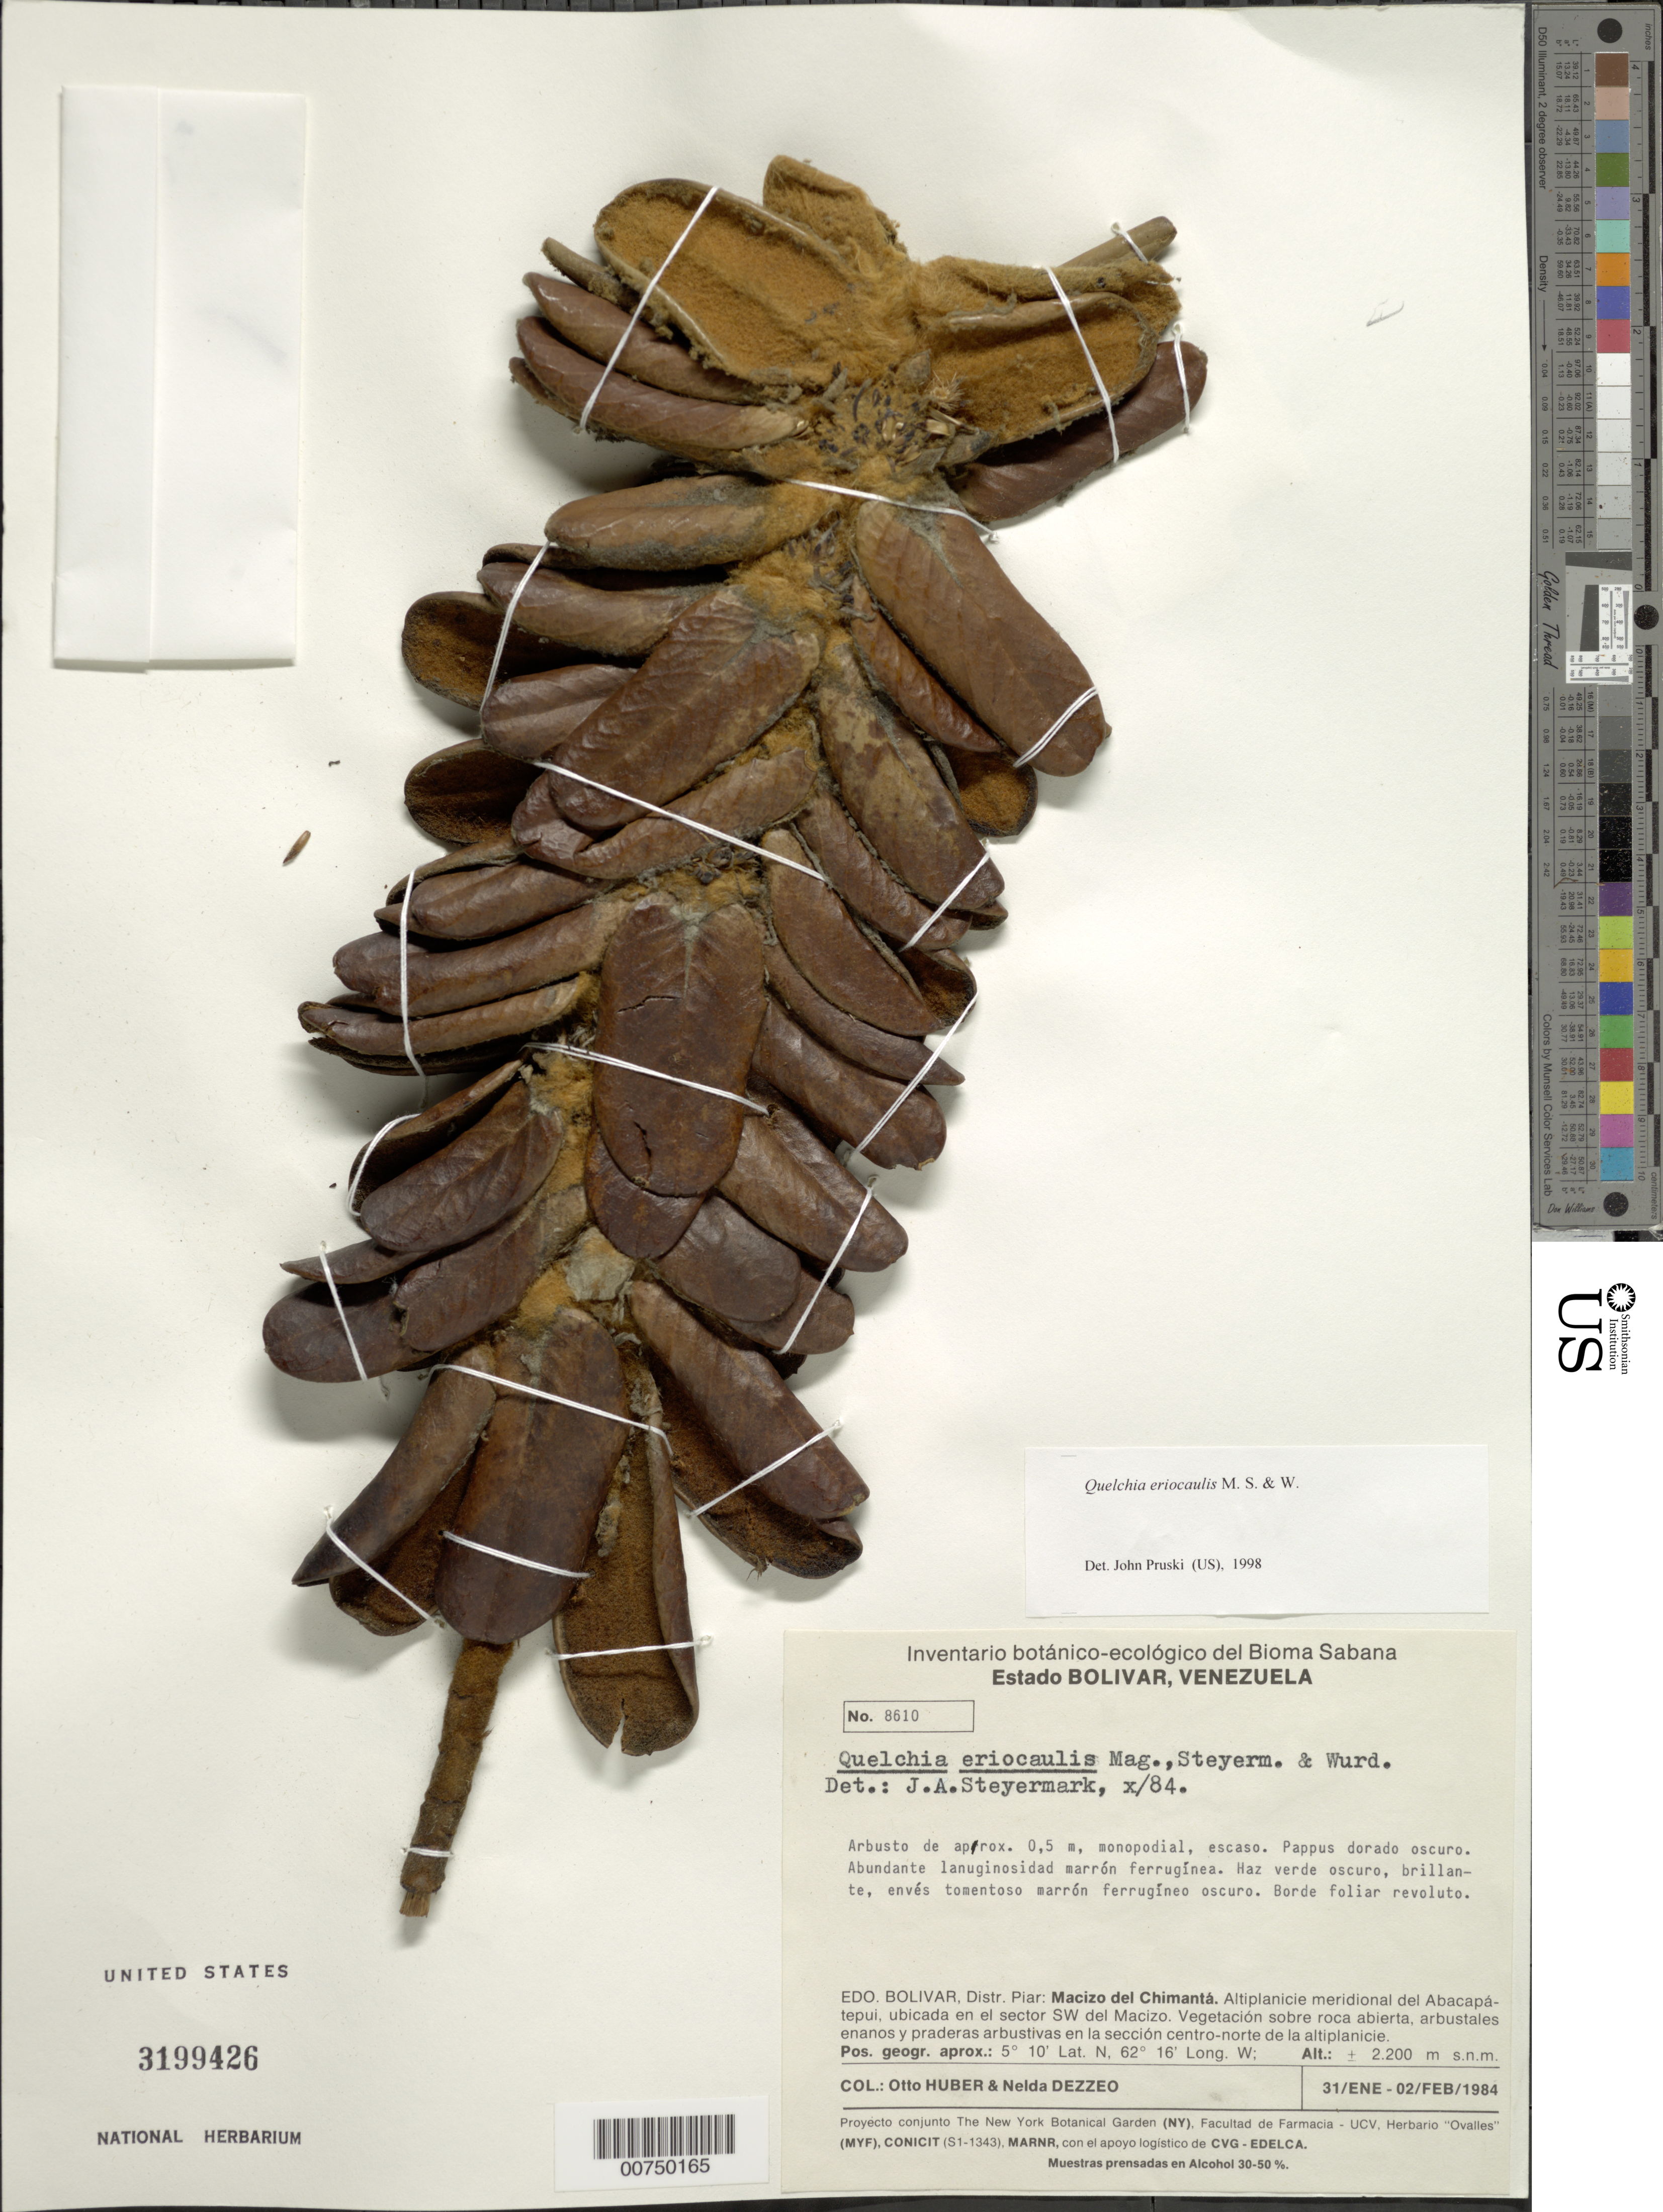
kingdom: Plantae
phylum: Tracheophyta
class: Magnoliopsida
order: Asterales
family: Asteraceae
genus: Quelchia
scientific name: Quelchia eriocaulis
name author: Maguire et al.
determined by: Pruski, J. F.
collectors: O. Huber & N. Dezzeo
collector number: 8610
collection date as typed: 31-Jan-84 to 2-Feb-84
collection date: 1984-01-31/1984-02-02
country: Venezuela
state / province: Bolívar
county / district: Piar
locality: Macizo del Chimantá, sección septentríonal del Abacapá-tepuí, en el extremo norte del Macizo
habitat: Vegetación sobre roca abierta, arbustales enanos y praderas arbustivas en la seccion centro-norte de la altiplanicie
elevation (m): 2200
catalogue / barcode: US 3199426